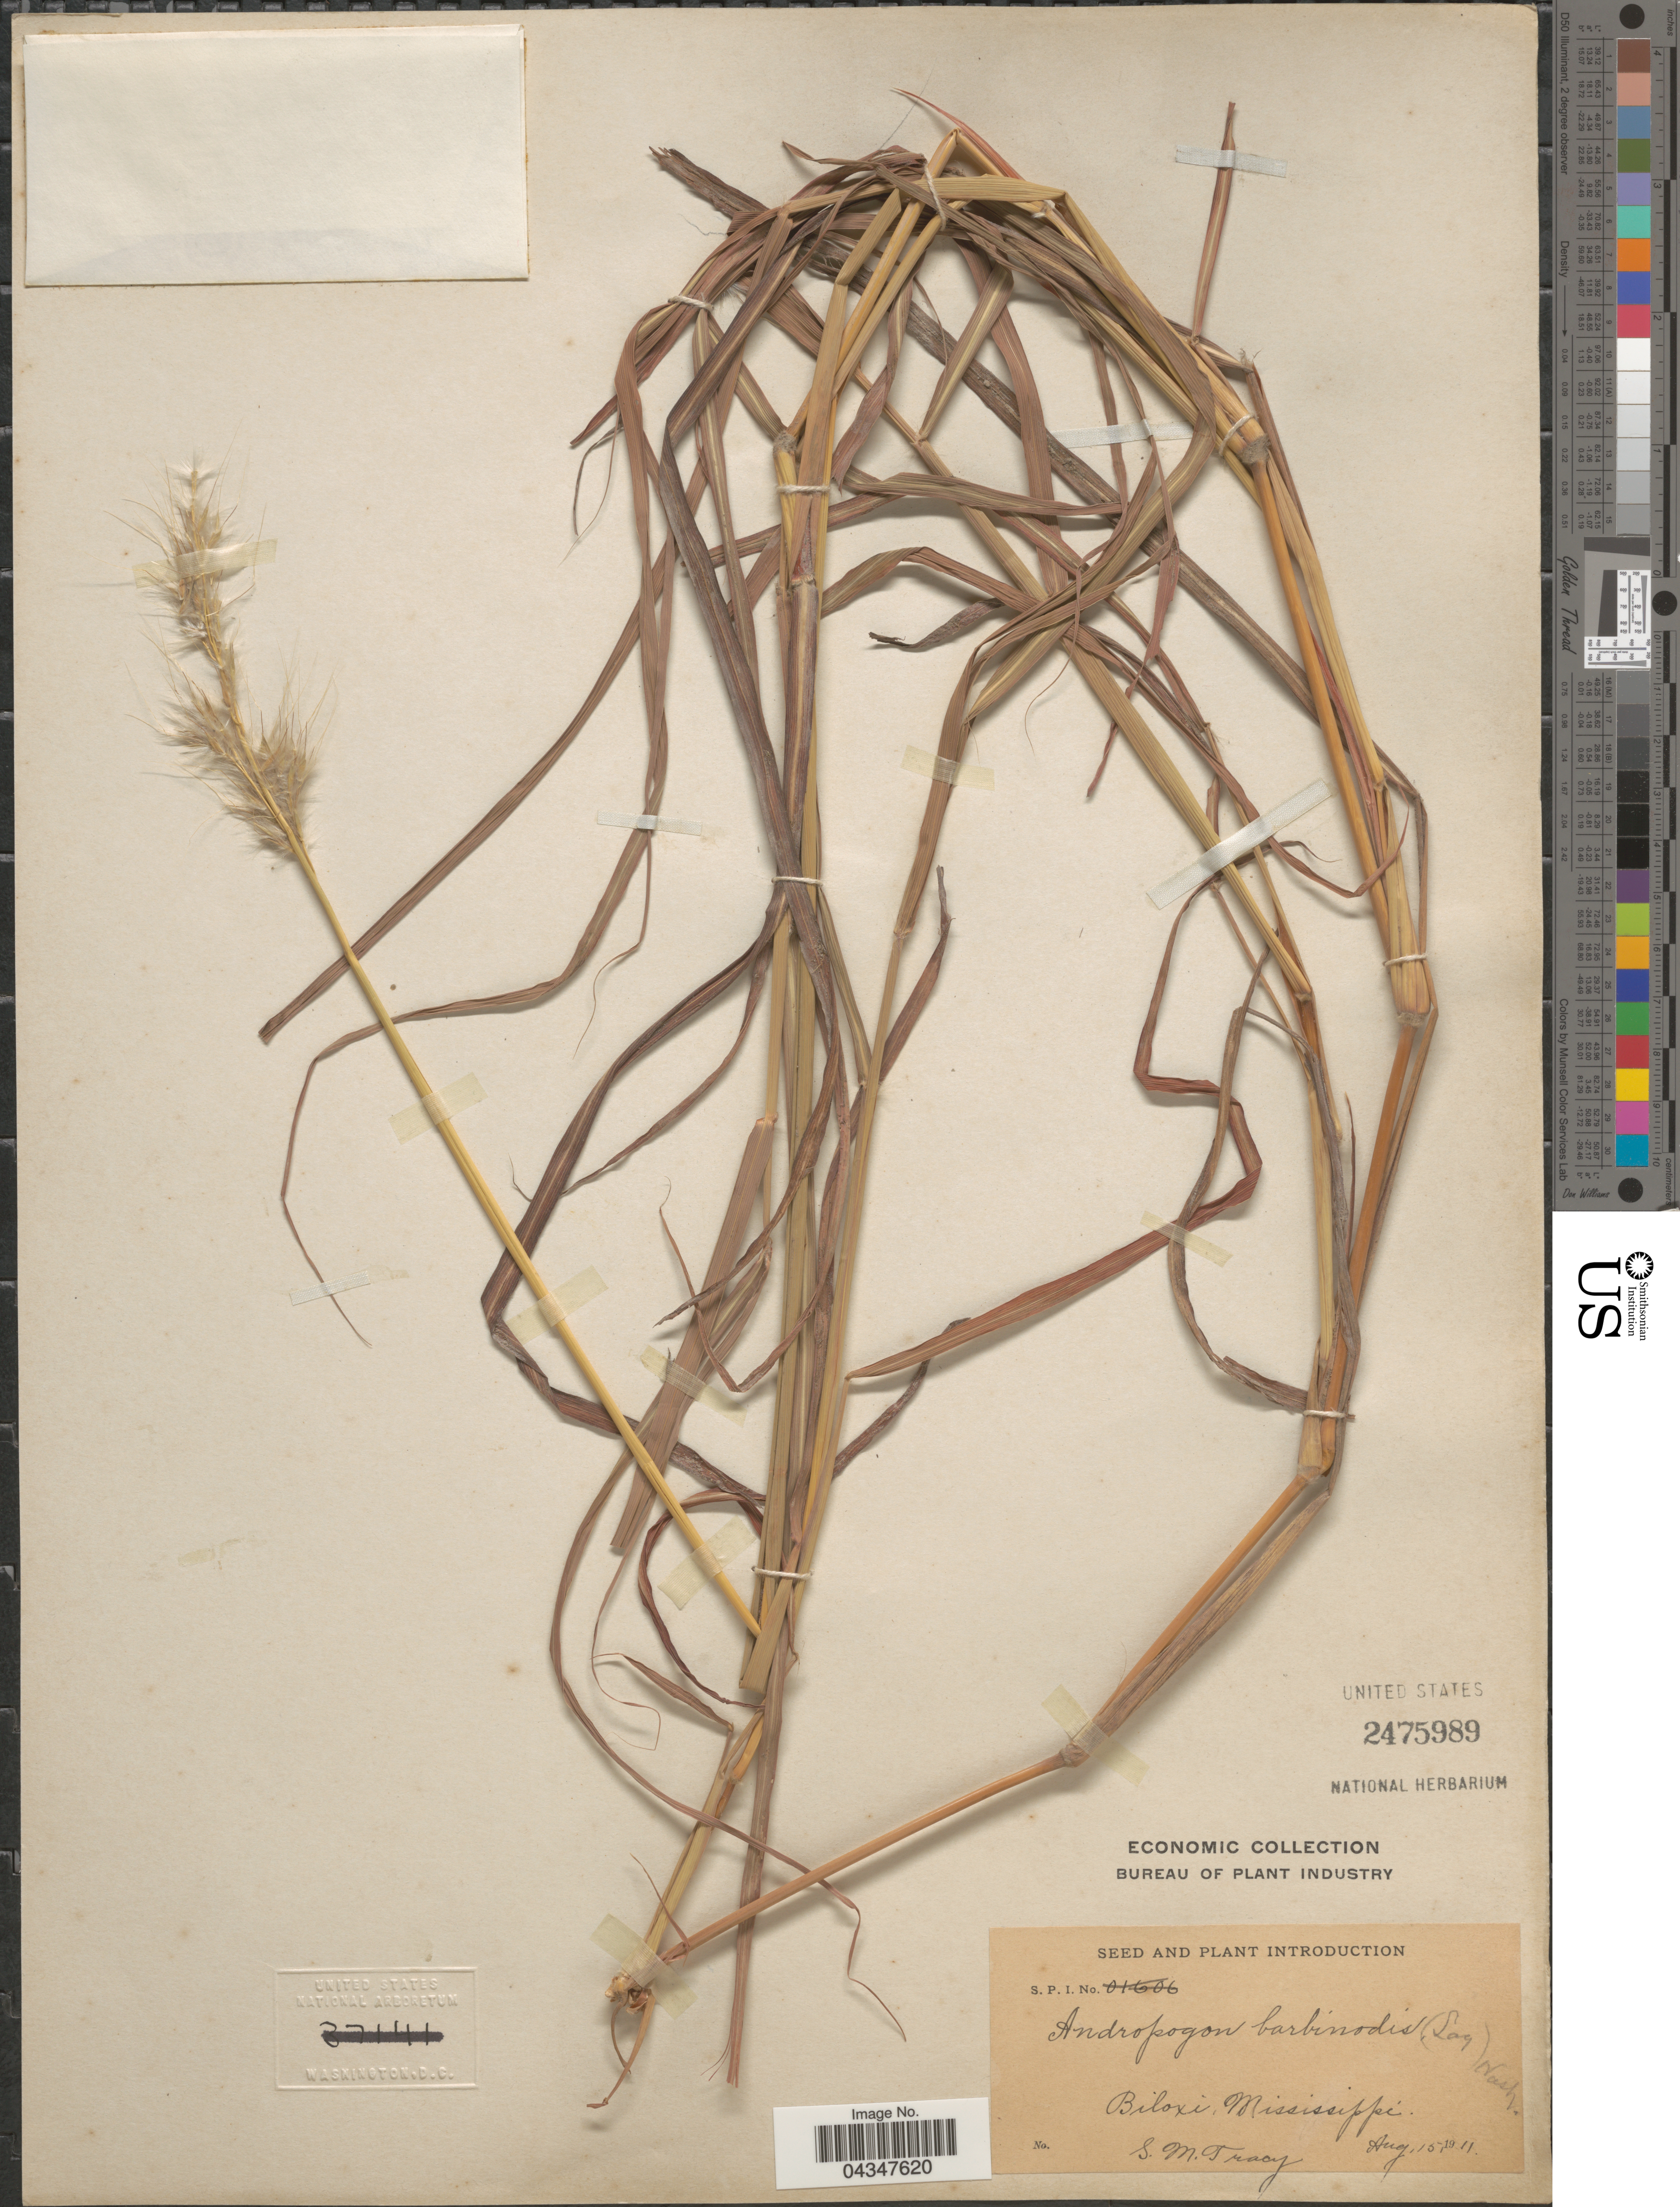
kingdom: Plantae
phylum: Tracheophyta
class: Liliopsida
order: Poales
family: Poaceae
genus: Bothriochloa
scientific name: Bothriochloa barbinodis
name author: (Lag.) Herter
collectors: S. M. Tracy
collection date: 1911-08-15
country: United States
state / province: Mississippi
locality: Biloxi.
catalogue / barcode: US 2475989